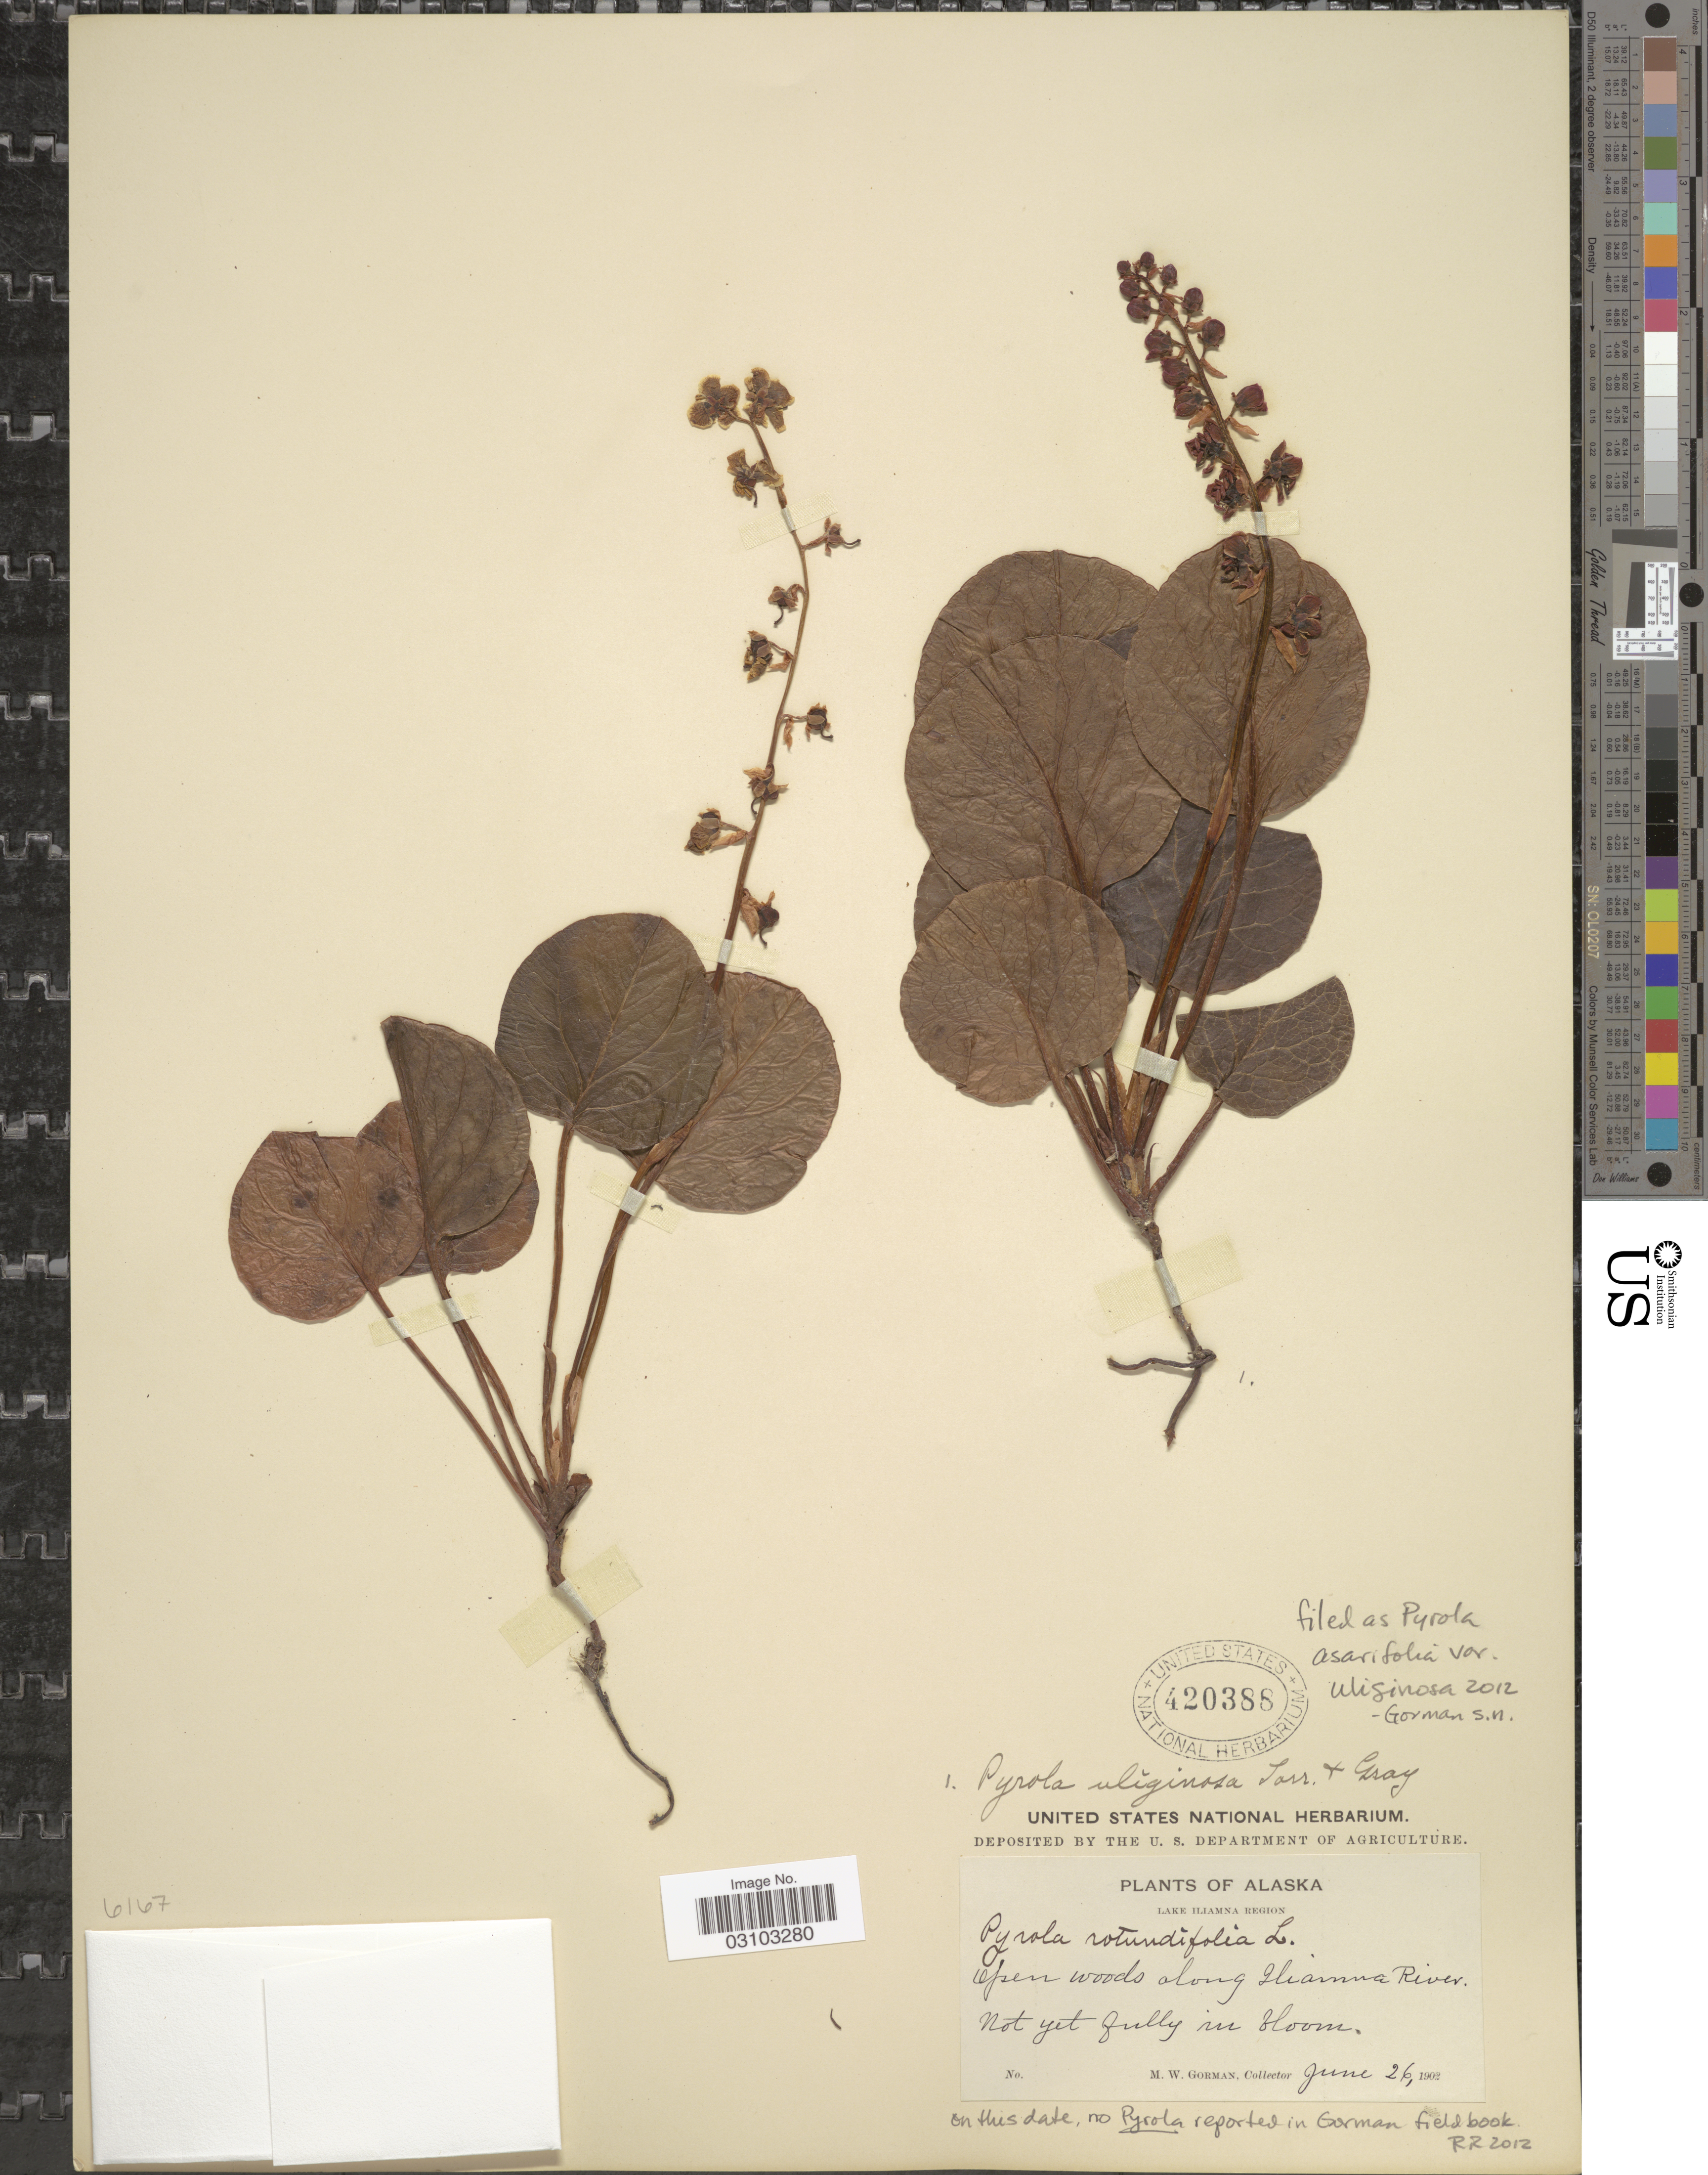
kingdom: Plantae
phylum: Tracheophyta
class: Magnoliopsida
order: Ericales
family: Ericaceae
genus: Pyrola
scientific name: Pyrola asarifolia var. uliginosa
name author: (Torr. & A. Gray) A. Gray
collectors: M. W. Gorman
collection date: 1902-06-26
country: United States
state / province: Alaska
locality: Lake Iliamna Region, Open woods along Iliamna River.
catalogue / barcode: US 420388